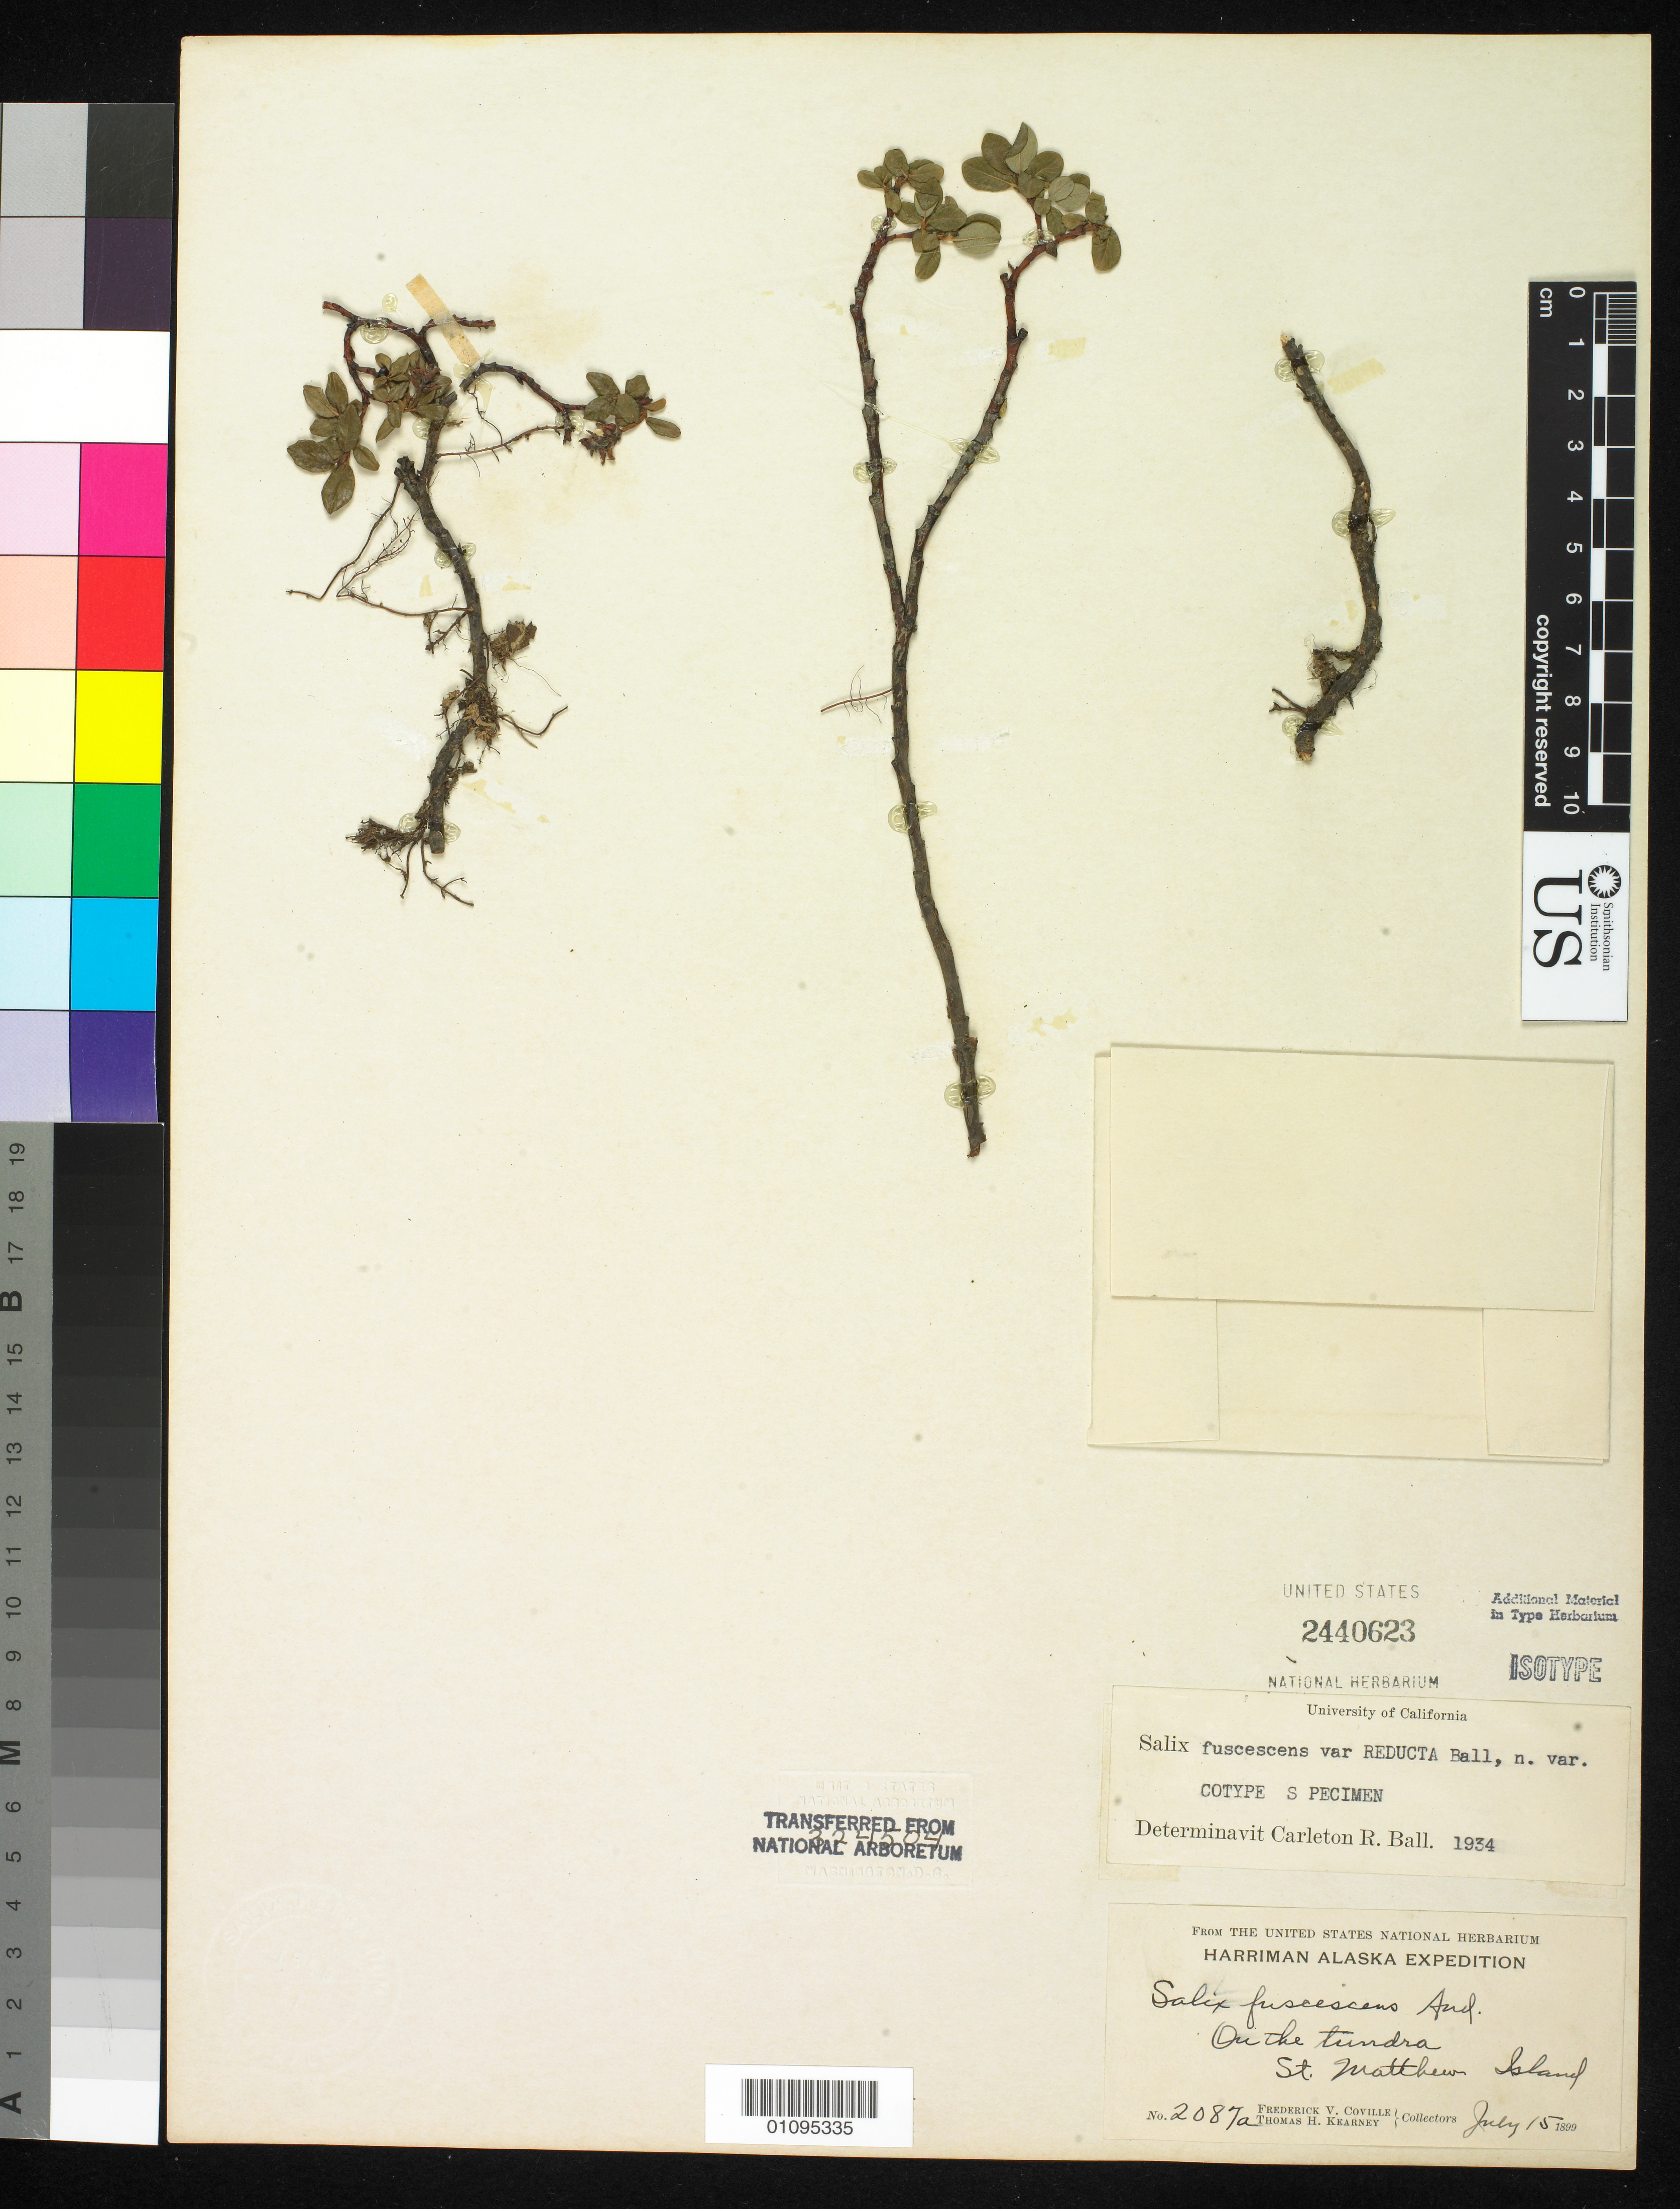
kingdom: Plantae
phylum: Tracheophyta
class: Magnoliopsida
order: Malpighiales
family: Salicaceae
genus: Salix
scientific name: Salix fuscescens var. reducta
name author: C.R. Ball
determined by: Ball, C. R.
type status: Isotype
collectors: F. V. Coville & T. H. Kearney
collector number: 2087 A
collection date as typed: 15 Jul 1899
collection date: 1899-07-15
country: United States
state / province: Alaska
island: St. Matthew Island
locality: St. Matthew Island.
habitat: On the tundra.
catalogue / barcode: US 2440623